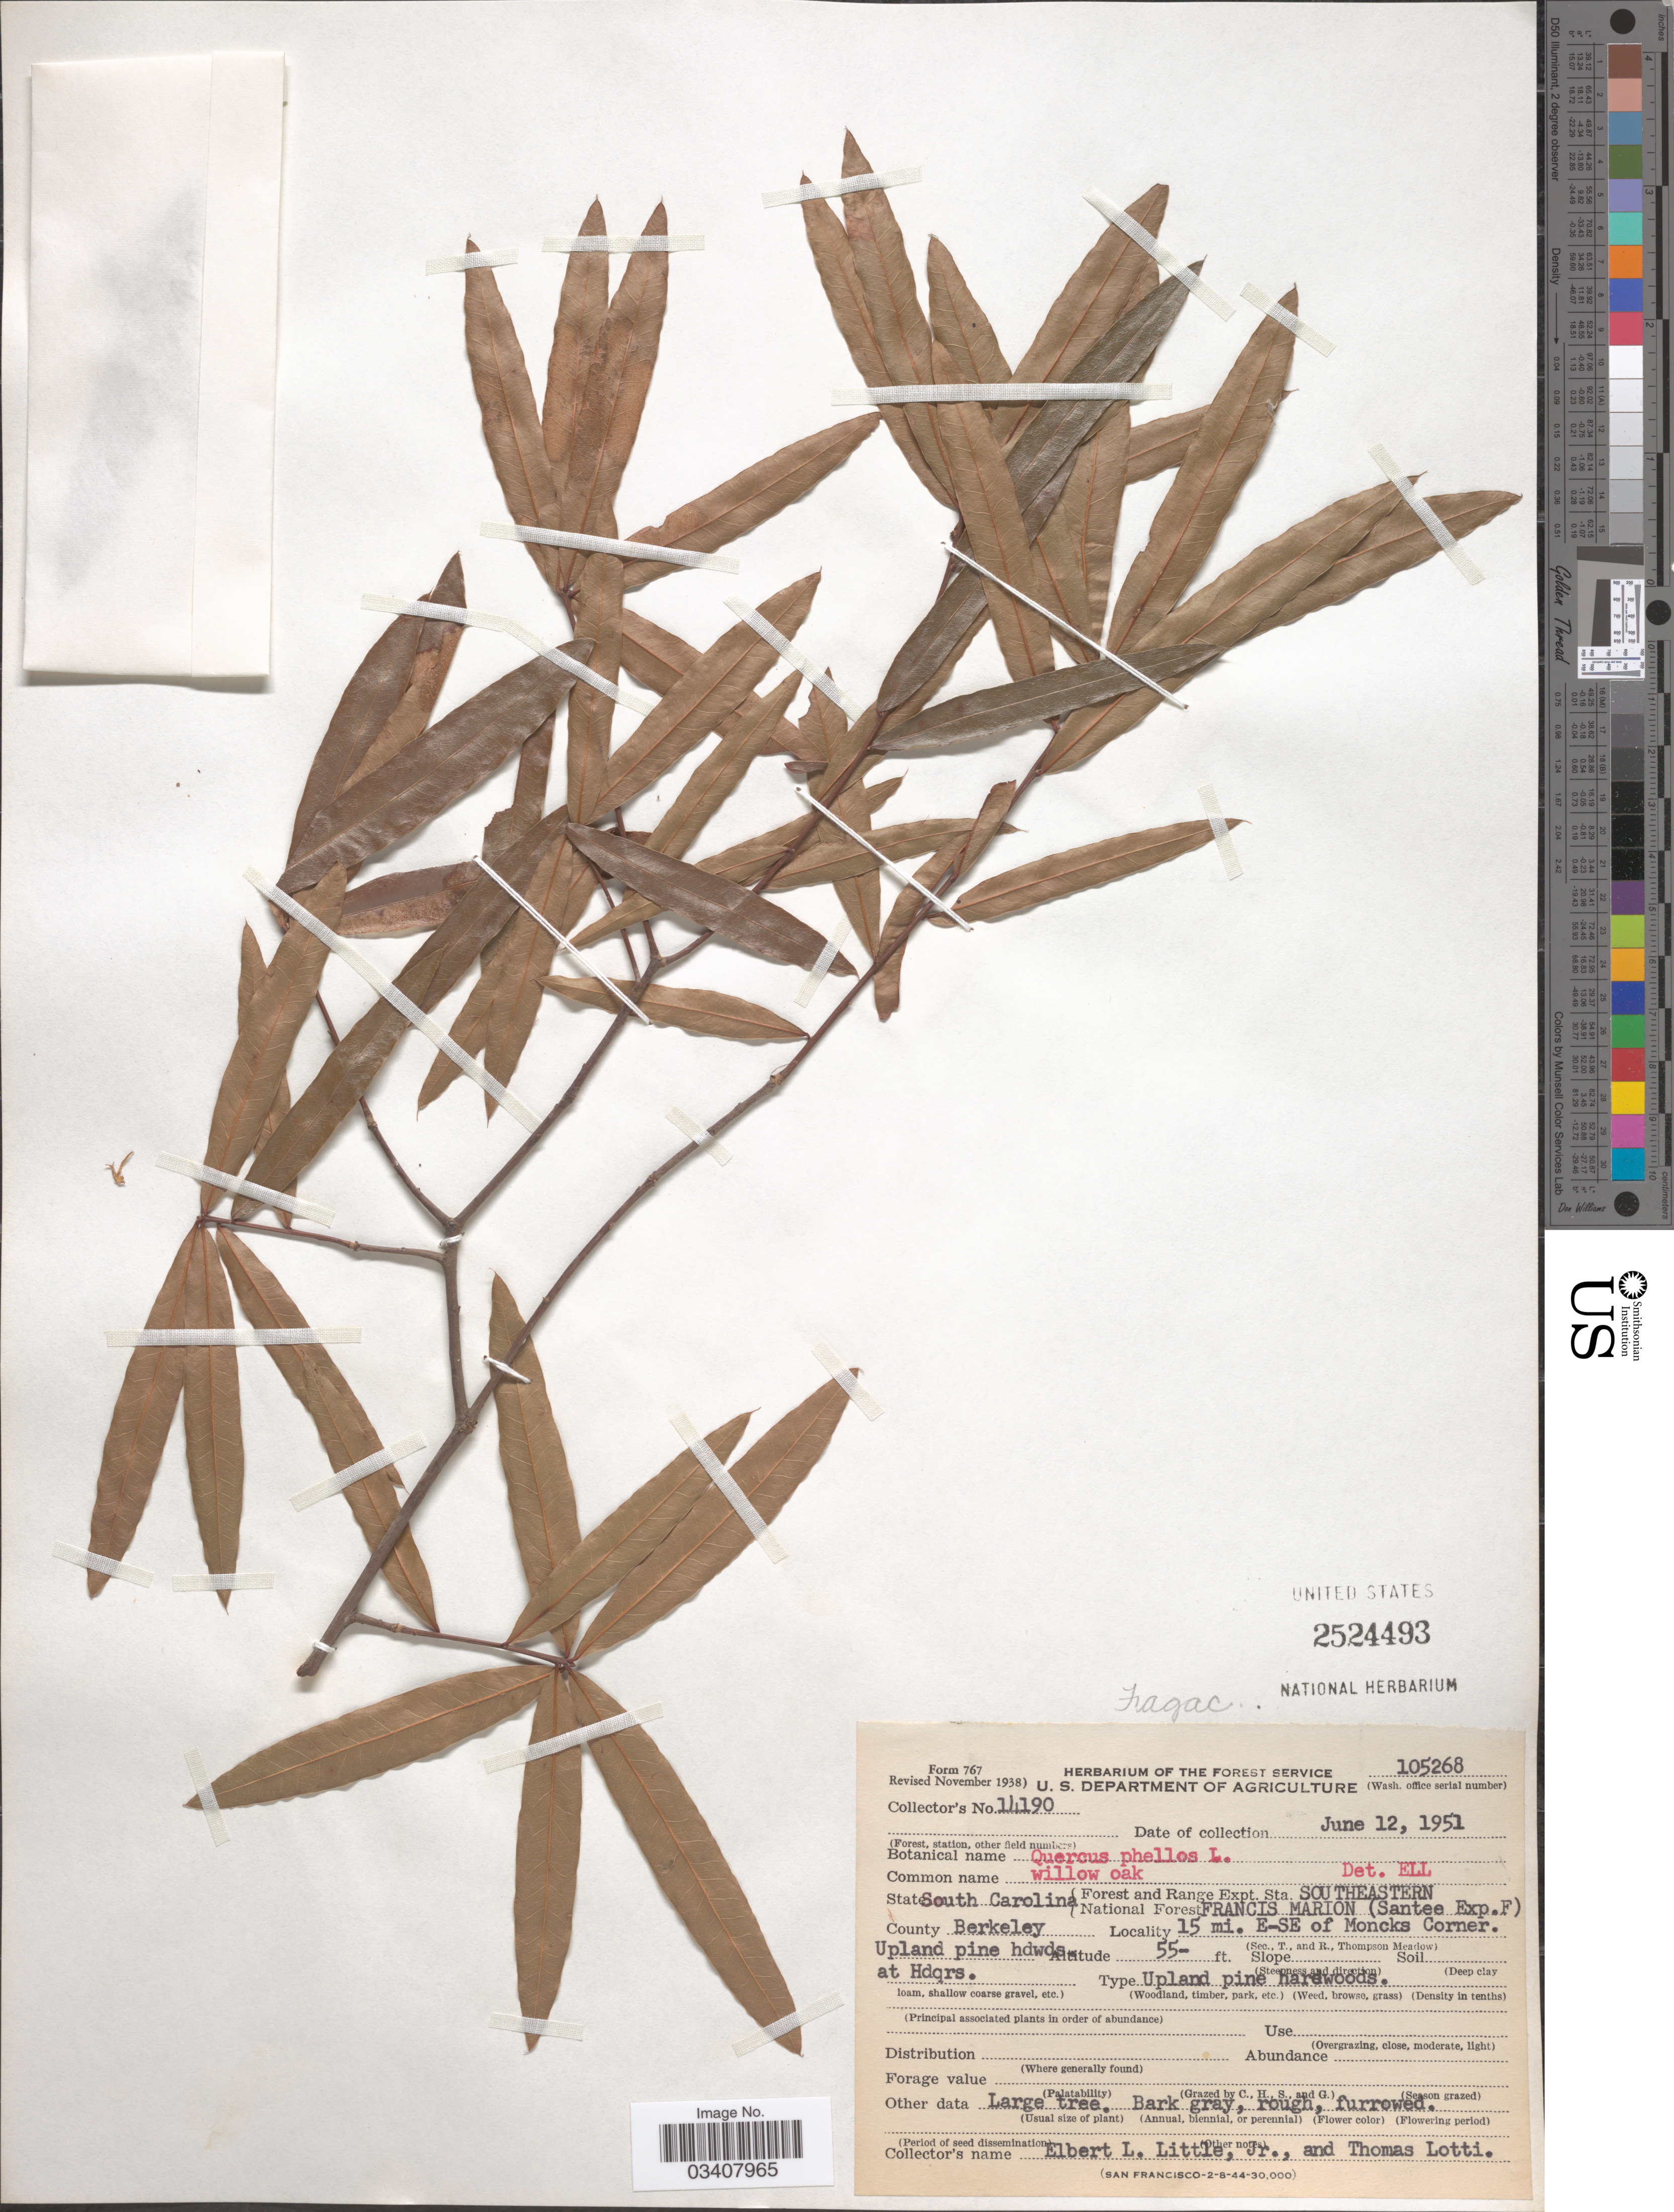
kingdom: Plantae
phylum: Tracheophyta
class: Magnoliopsida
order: Fagales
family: Fagaceae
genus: Quercus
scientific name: Quercus phellos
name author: L.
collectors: E. L. Little & T. Lotti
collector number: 14190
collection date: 1951-06-12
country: United States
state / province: South Carolina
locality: Forest and Range Expt. Sta. Southeastern National Forest Francis Marion (Santee Exp. F). County Berkeley. 15 mi. E-SE of Moncks Corner. Upland pine hdws.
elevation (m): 17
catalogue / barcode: US 2524493